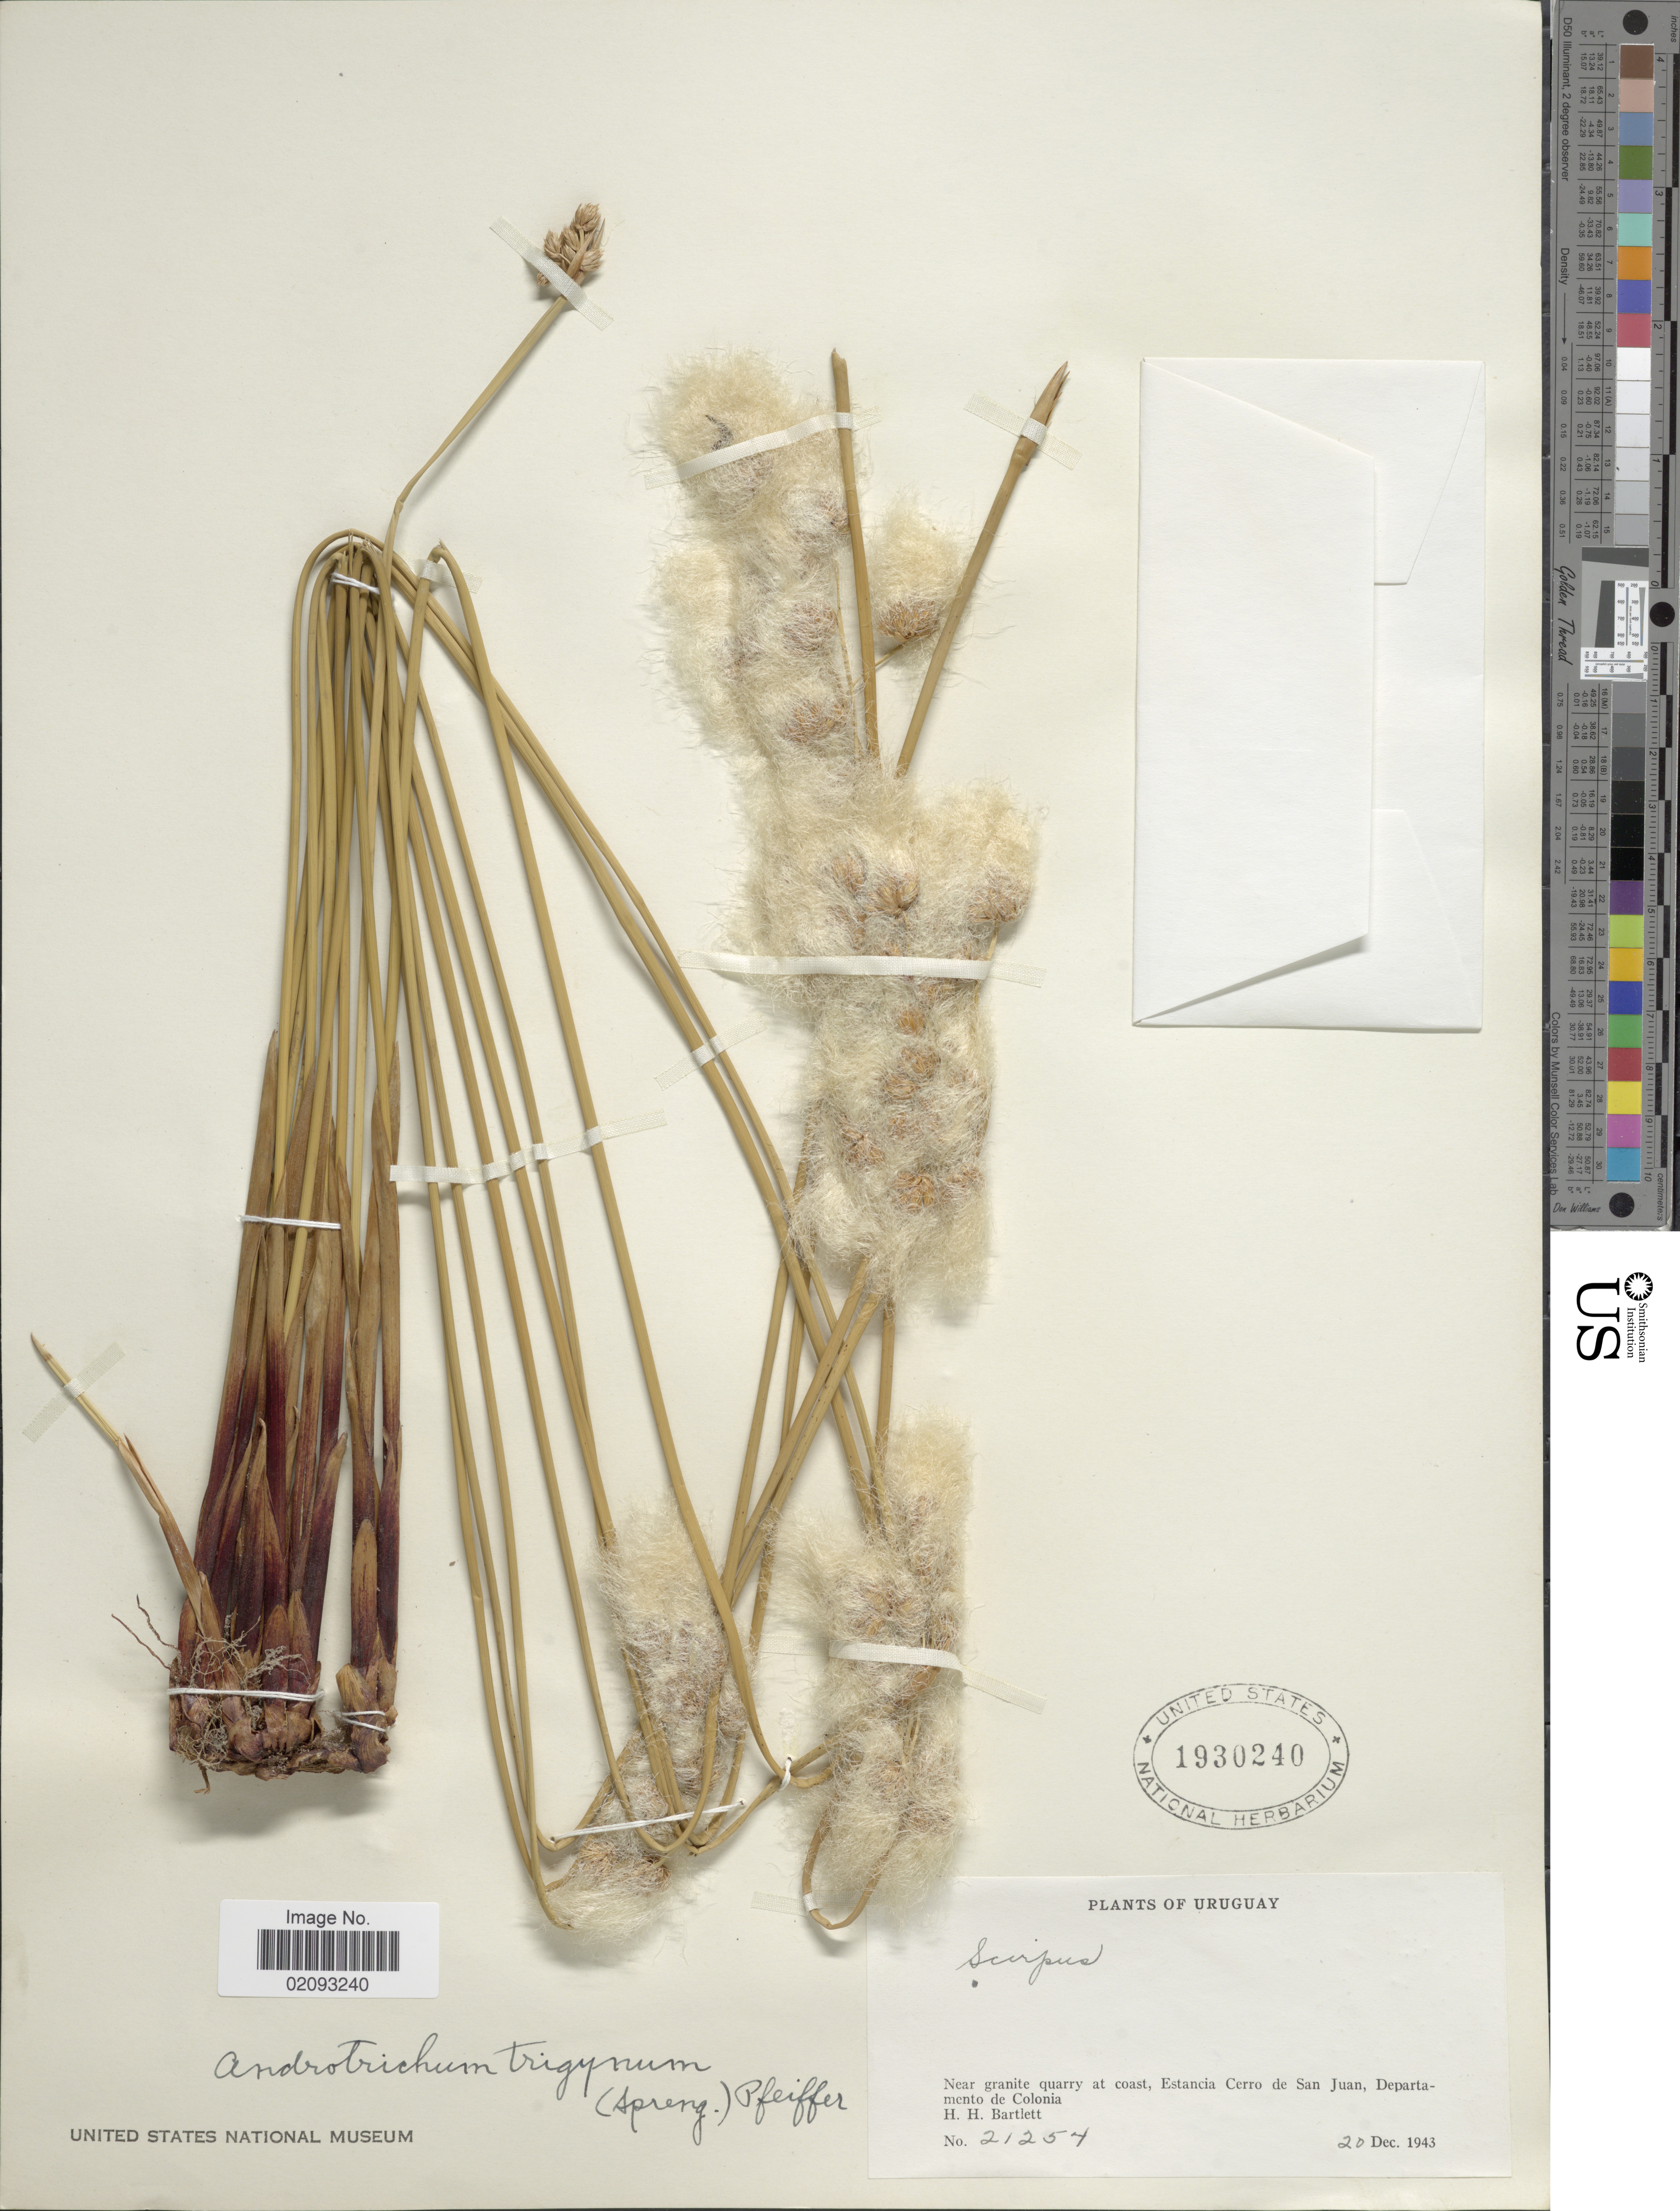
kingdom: Plantae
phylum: Tracheophyta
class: Liliopsida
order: Poales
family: Cyperaceae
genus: Cyperus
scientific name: Cyperus trigynus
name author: Spreng.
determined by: Strong, Mark T., (BOT), Smithsonian Institution - National Museum of Natural History (UNITED STATES)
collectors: H. H. Bartlett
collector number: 21254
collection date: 1943-12-20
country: Uruguay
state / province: Colonia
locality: Estancia Cerro de San Juan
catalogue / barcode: US 1930240